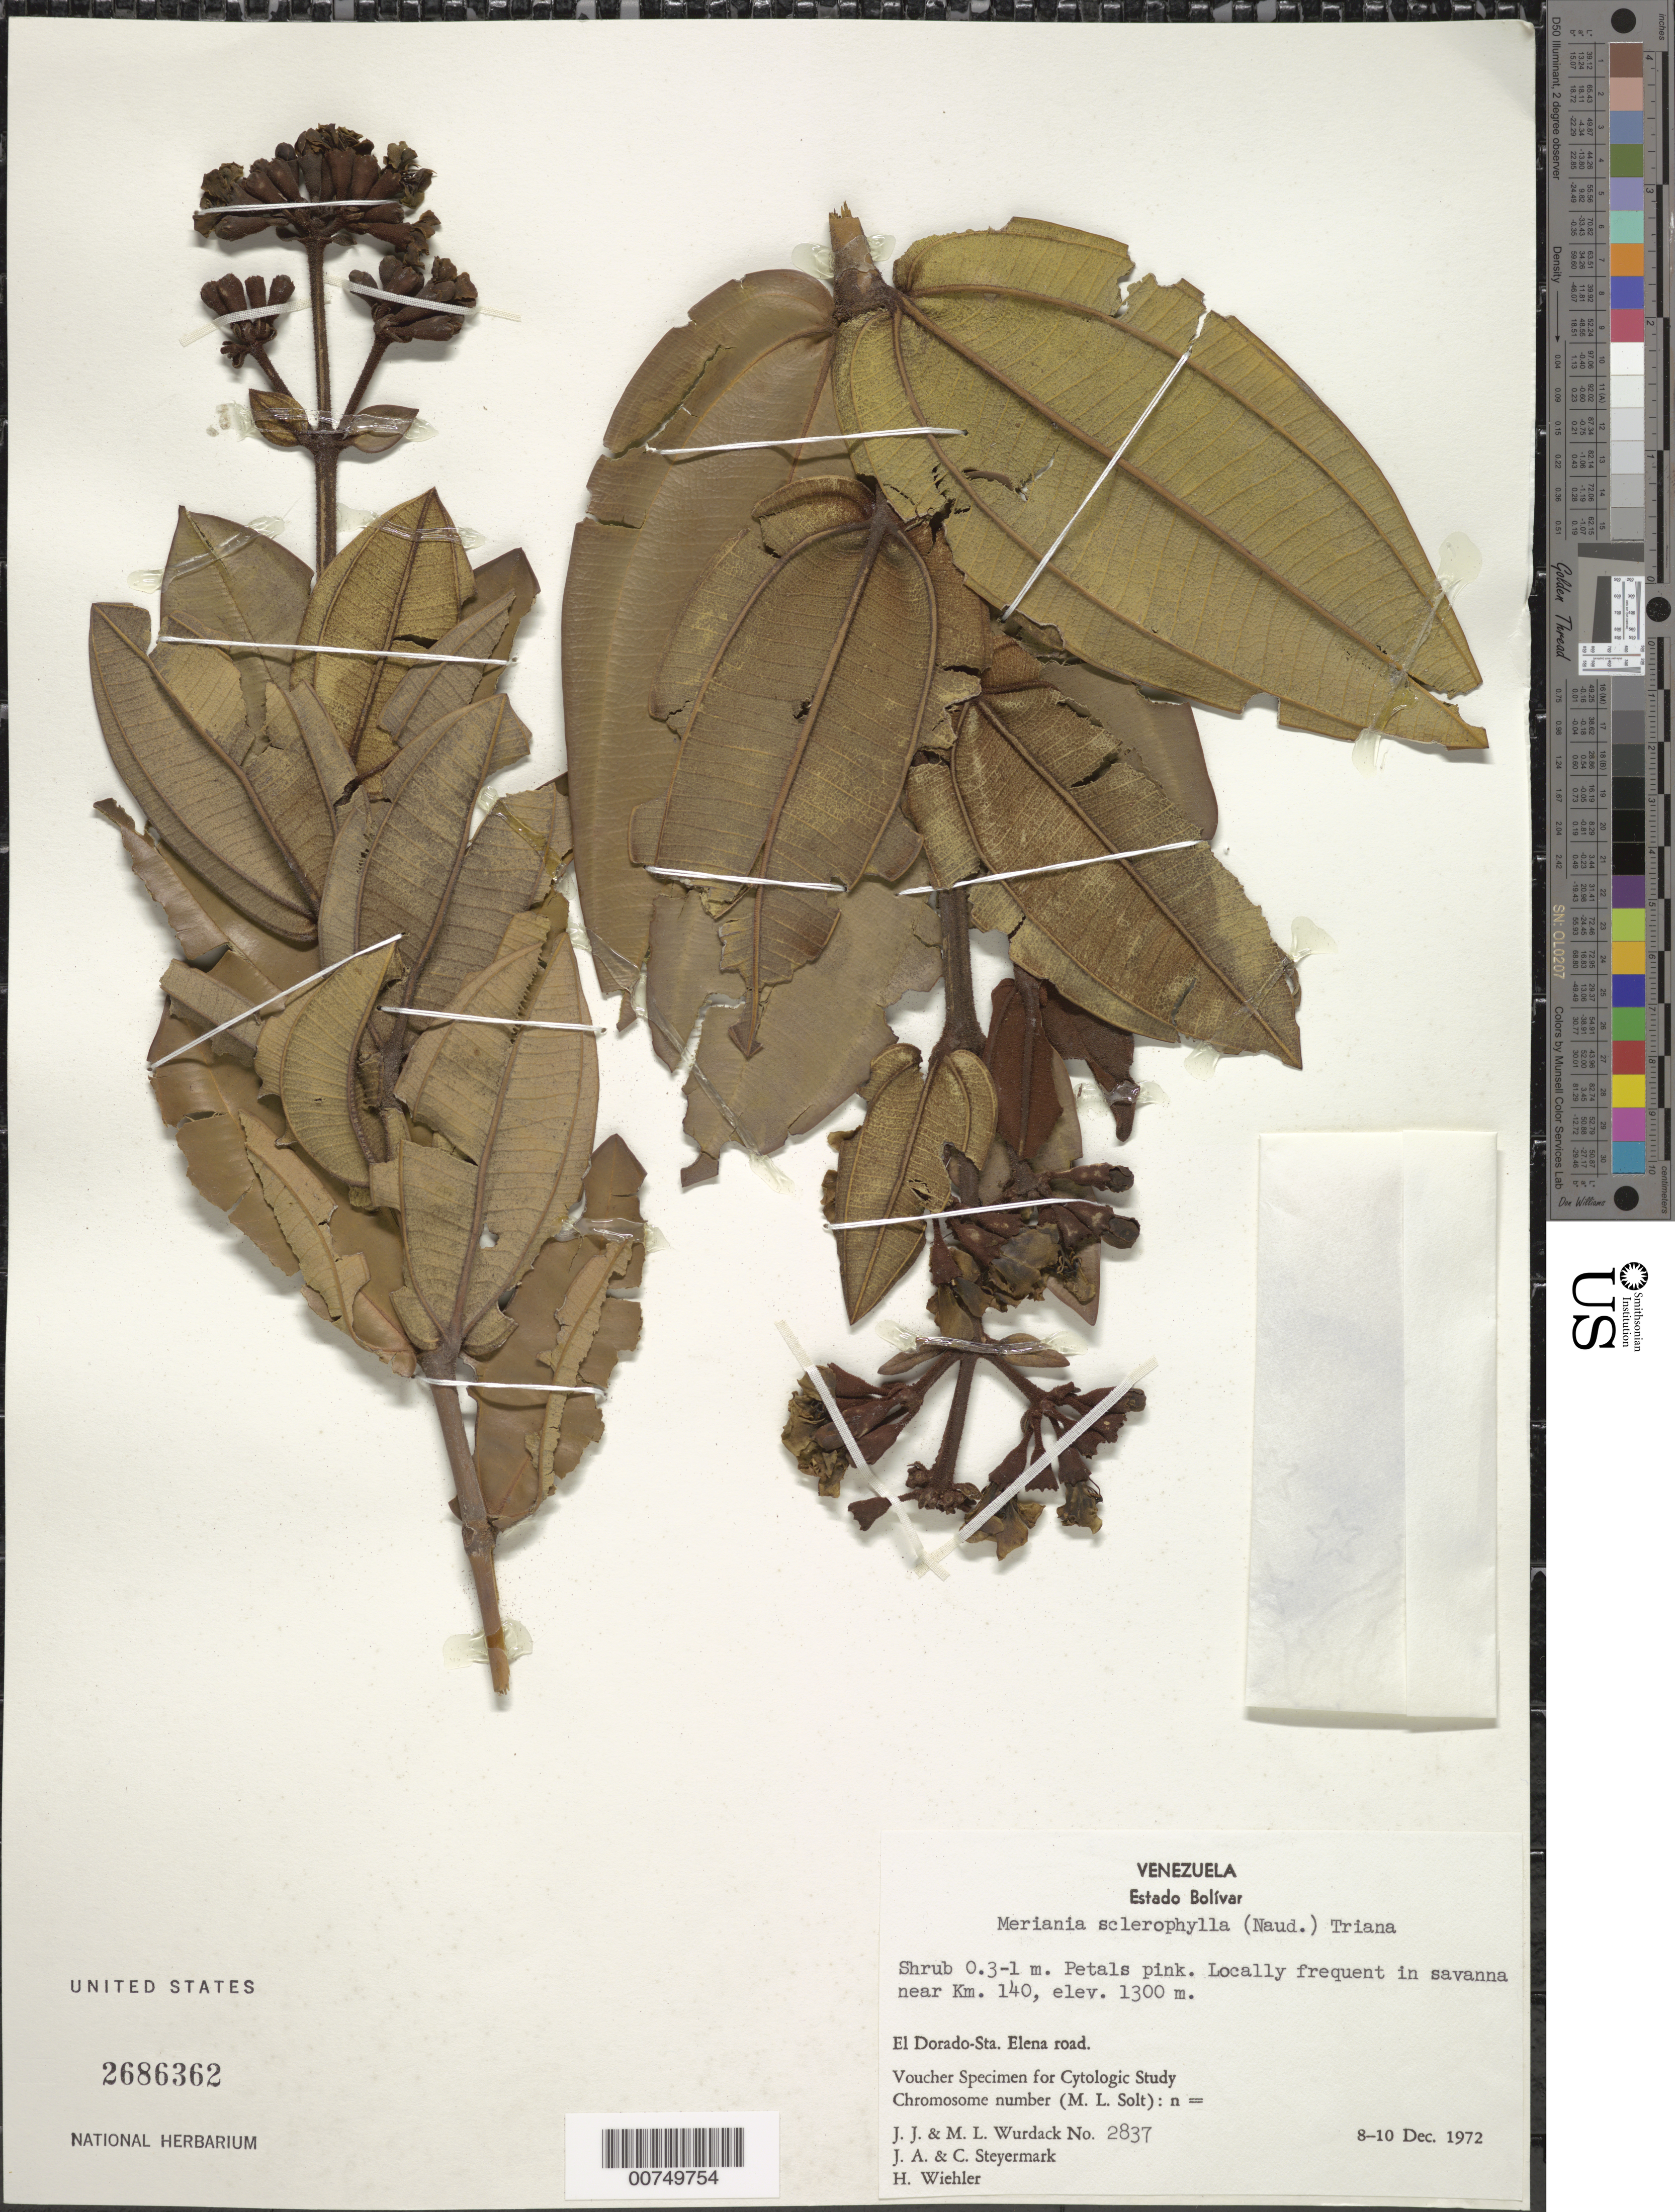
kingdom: Plantae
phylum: Tracheophyta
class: Magnoliopsida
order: Myrtales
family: Melastomataceae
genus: Meriania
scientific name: Meriania sclerophylla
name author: Triana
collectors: J. J. Wurdack, M. L. Wurdack, J. Steyermark & C. Steyermark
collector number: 2837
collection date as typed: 8-Dec-72 to 10-Dec-72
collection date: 1972-12-08/1972-12-10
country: Venezuela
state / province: Bolívar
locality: El Dorado to Sta. Elena road, km 140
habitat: Savanna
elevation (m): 1300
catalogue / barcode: US 2686362